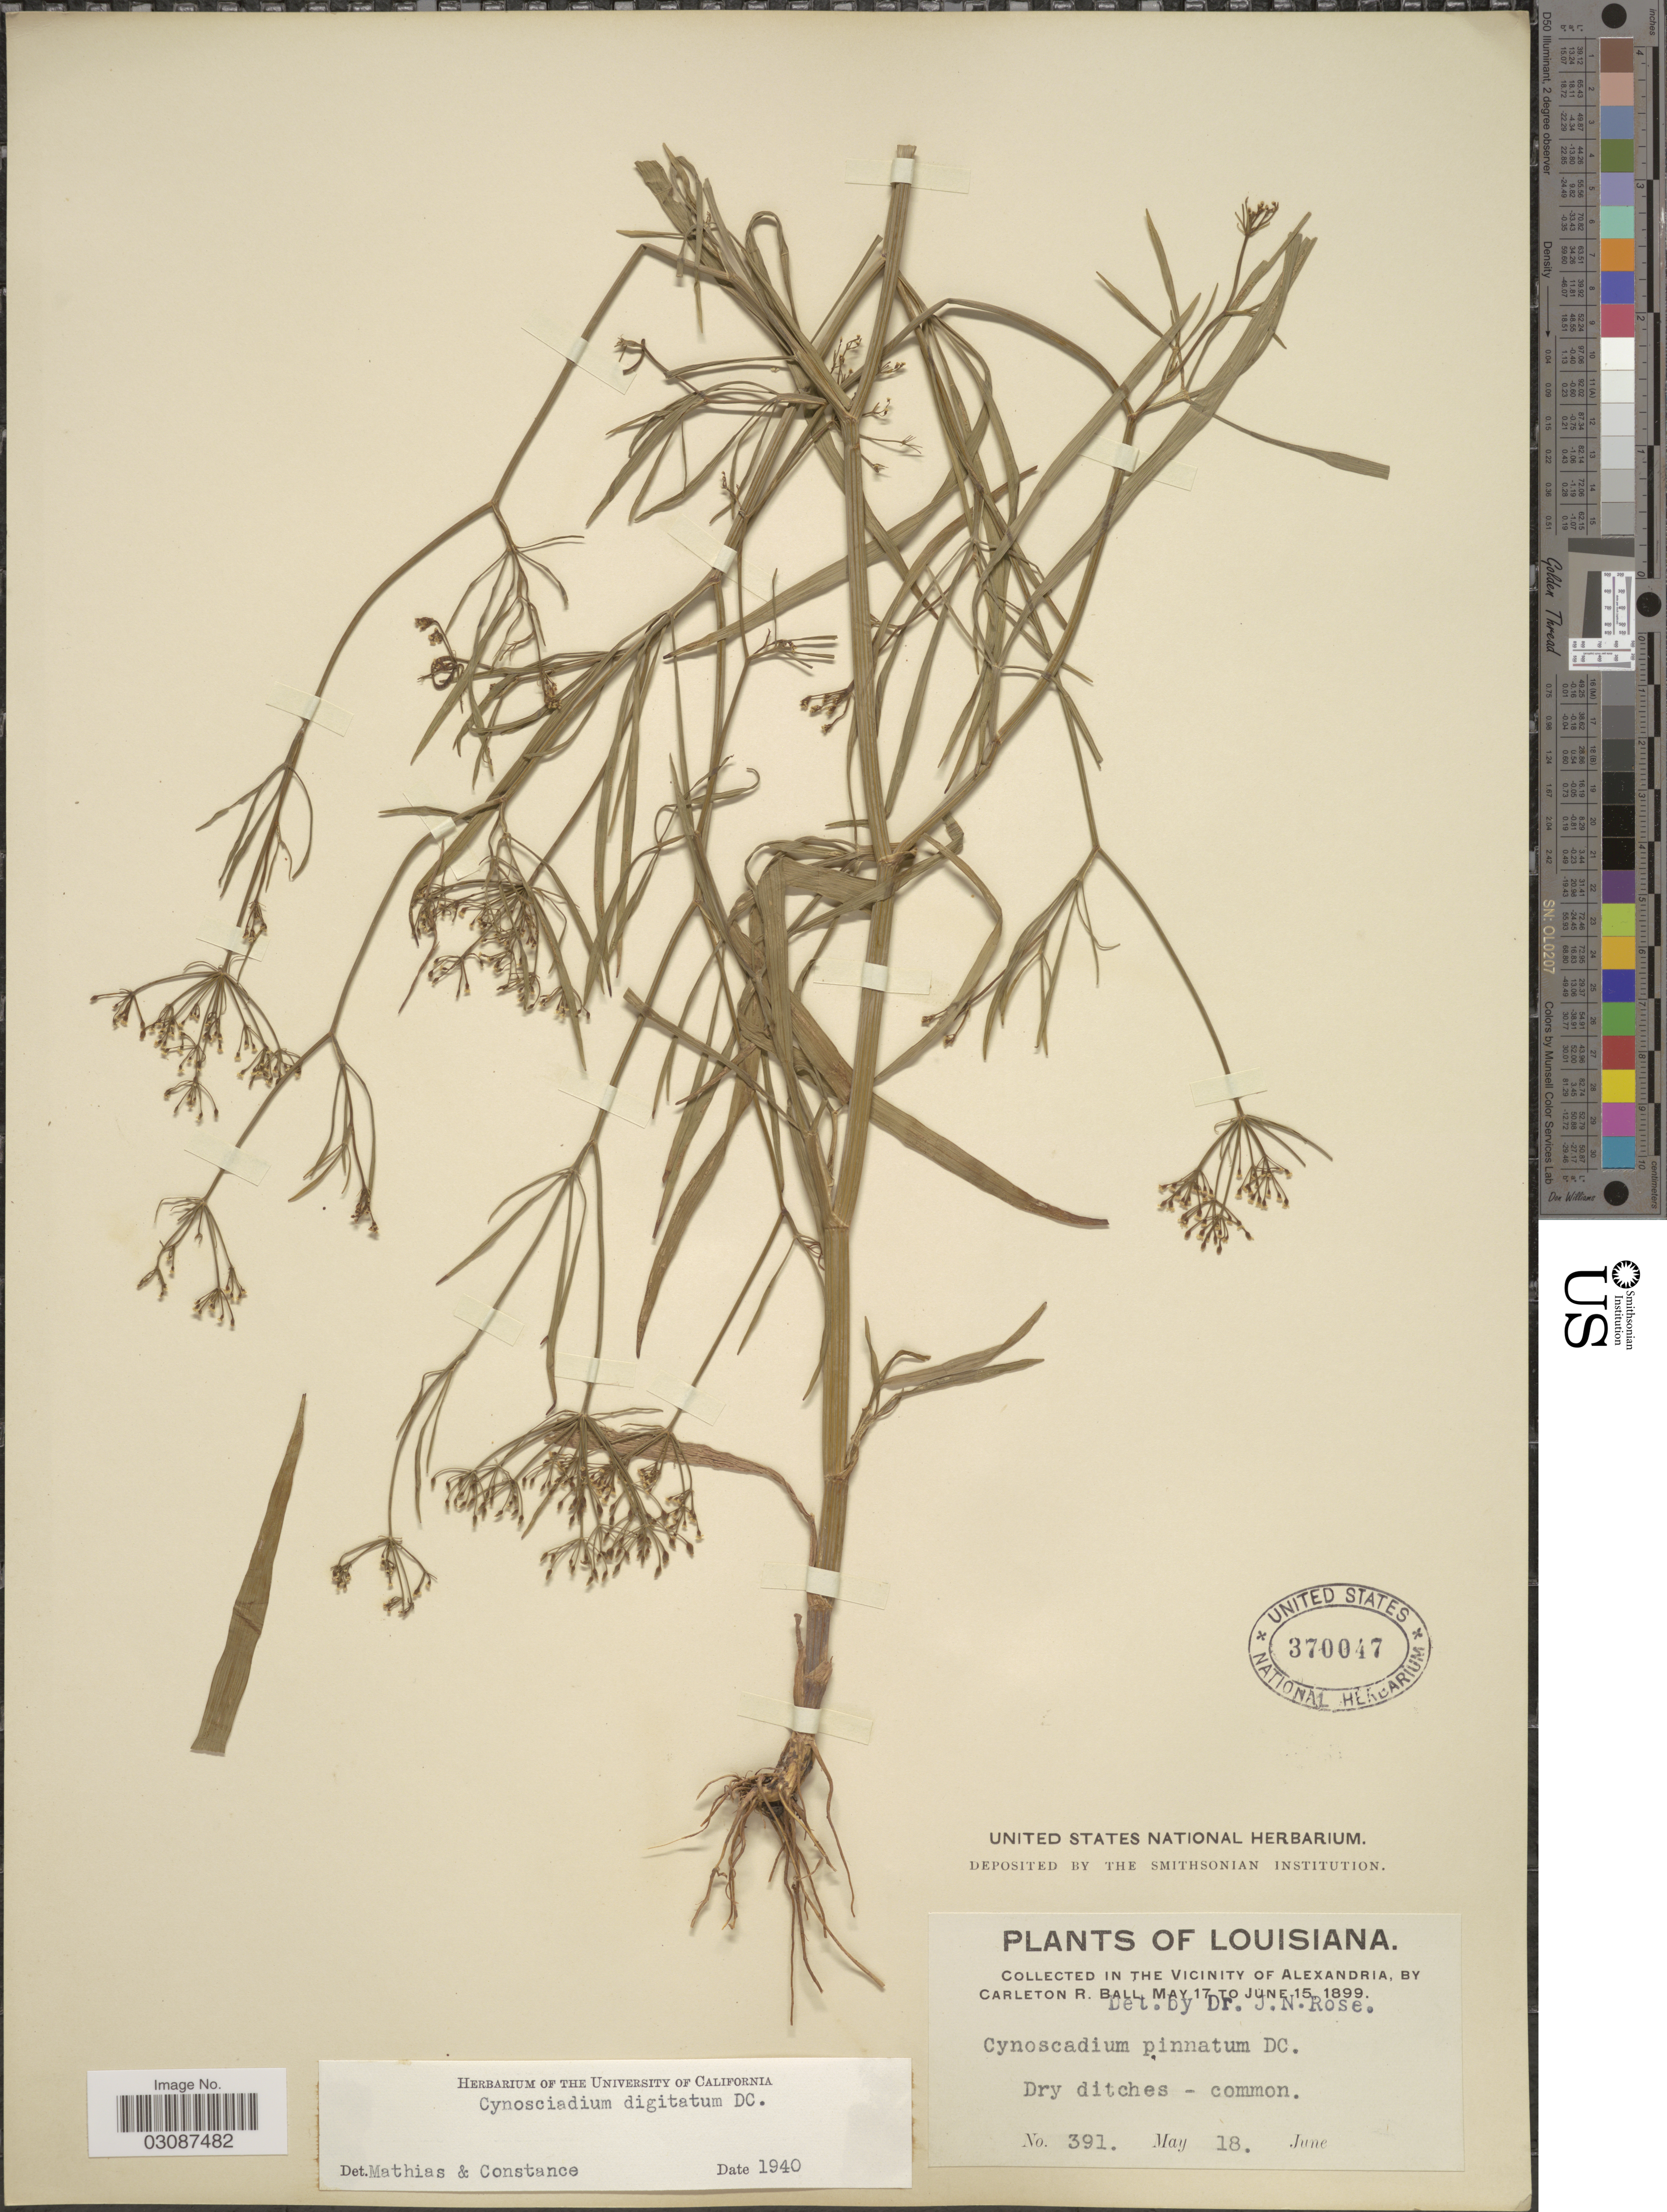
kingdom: Plantae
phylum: Tracheophyta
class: Magnoliopsida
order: Apiales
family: Apiaceae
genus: Cynosciadium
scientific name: Cynosciadium digitatum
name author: DC.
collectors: C. R. Ball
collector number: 391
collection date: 1899-05-18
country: United States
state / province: Louisiana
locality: Collected in the Vicinity of Alexandria.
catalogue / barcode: US 370047